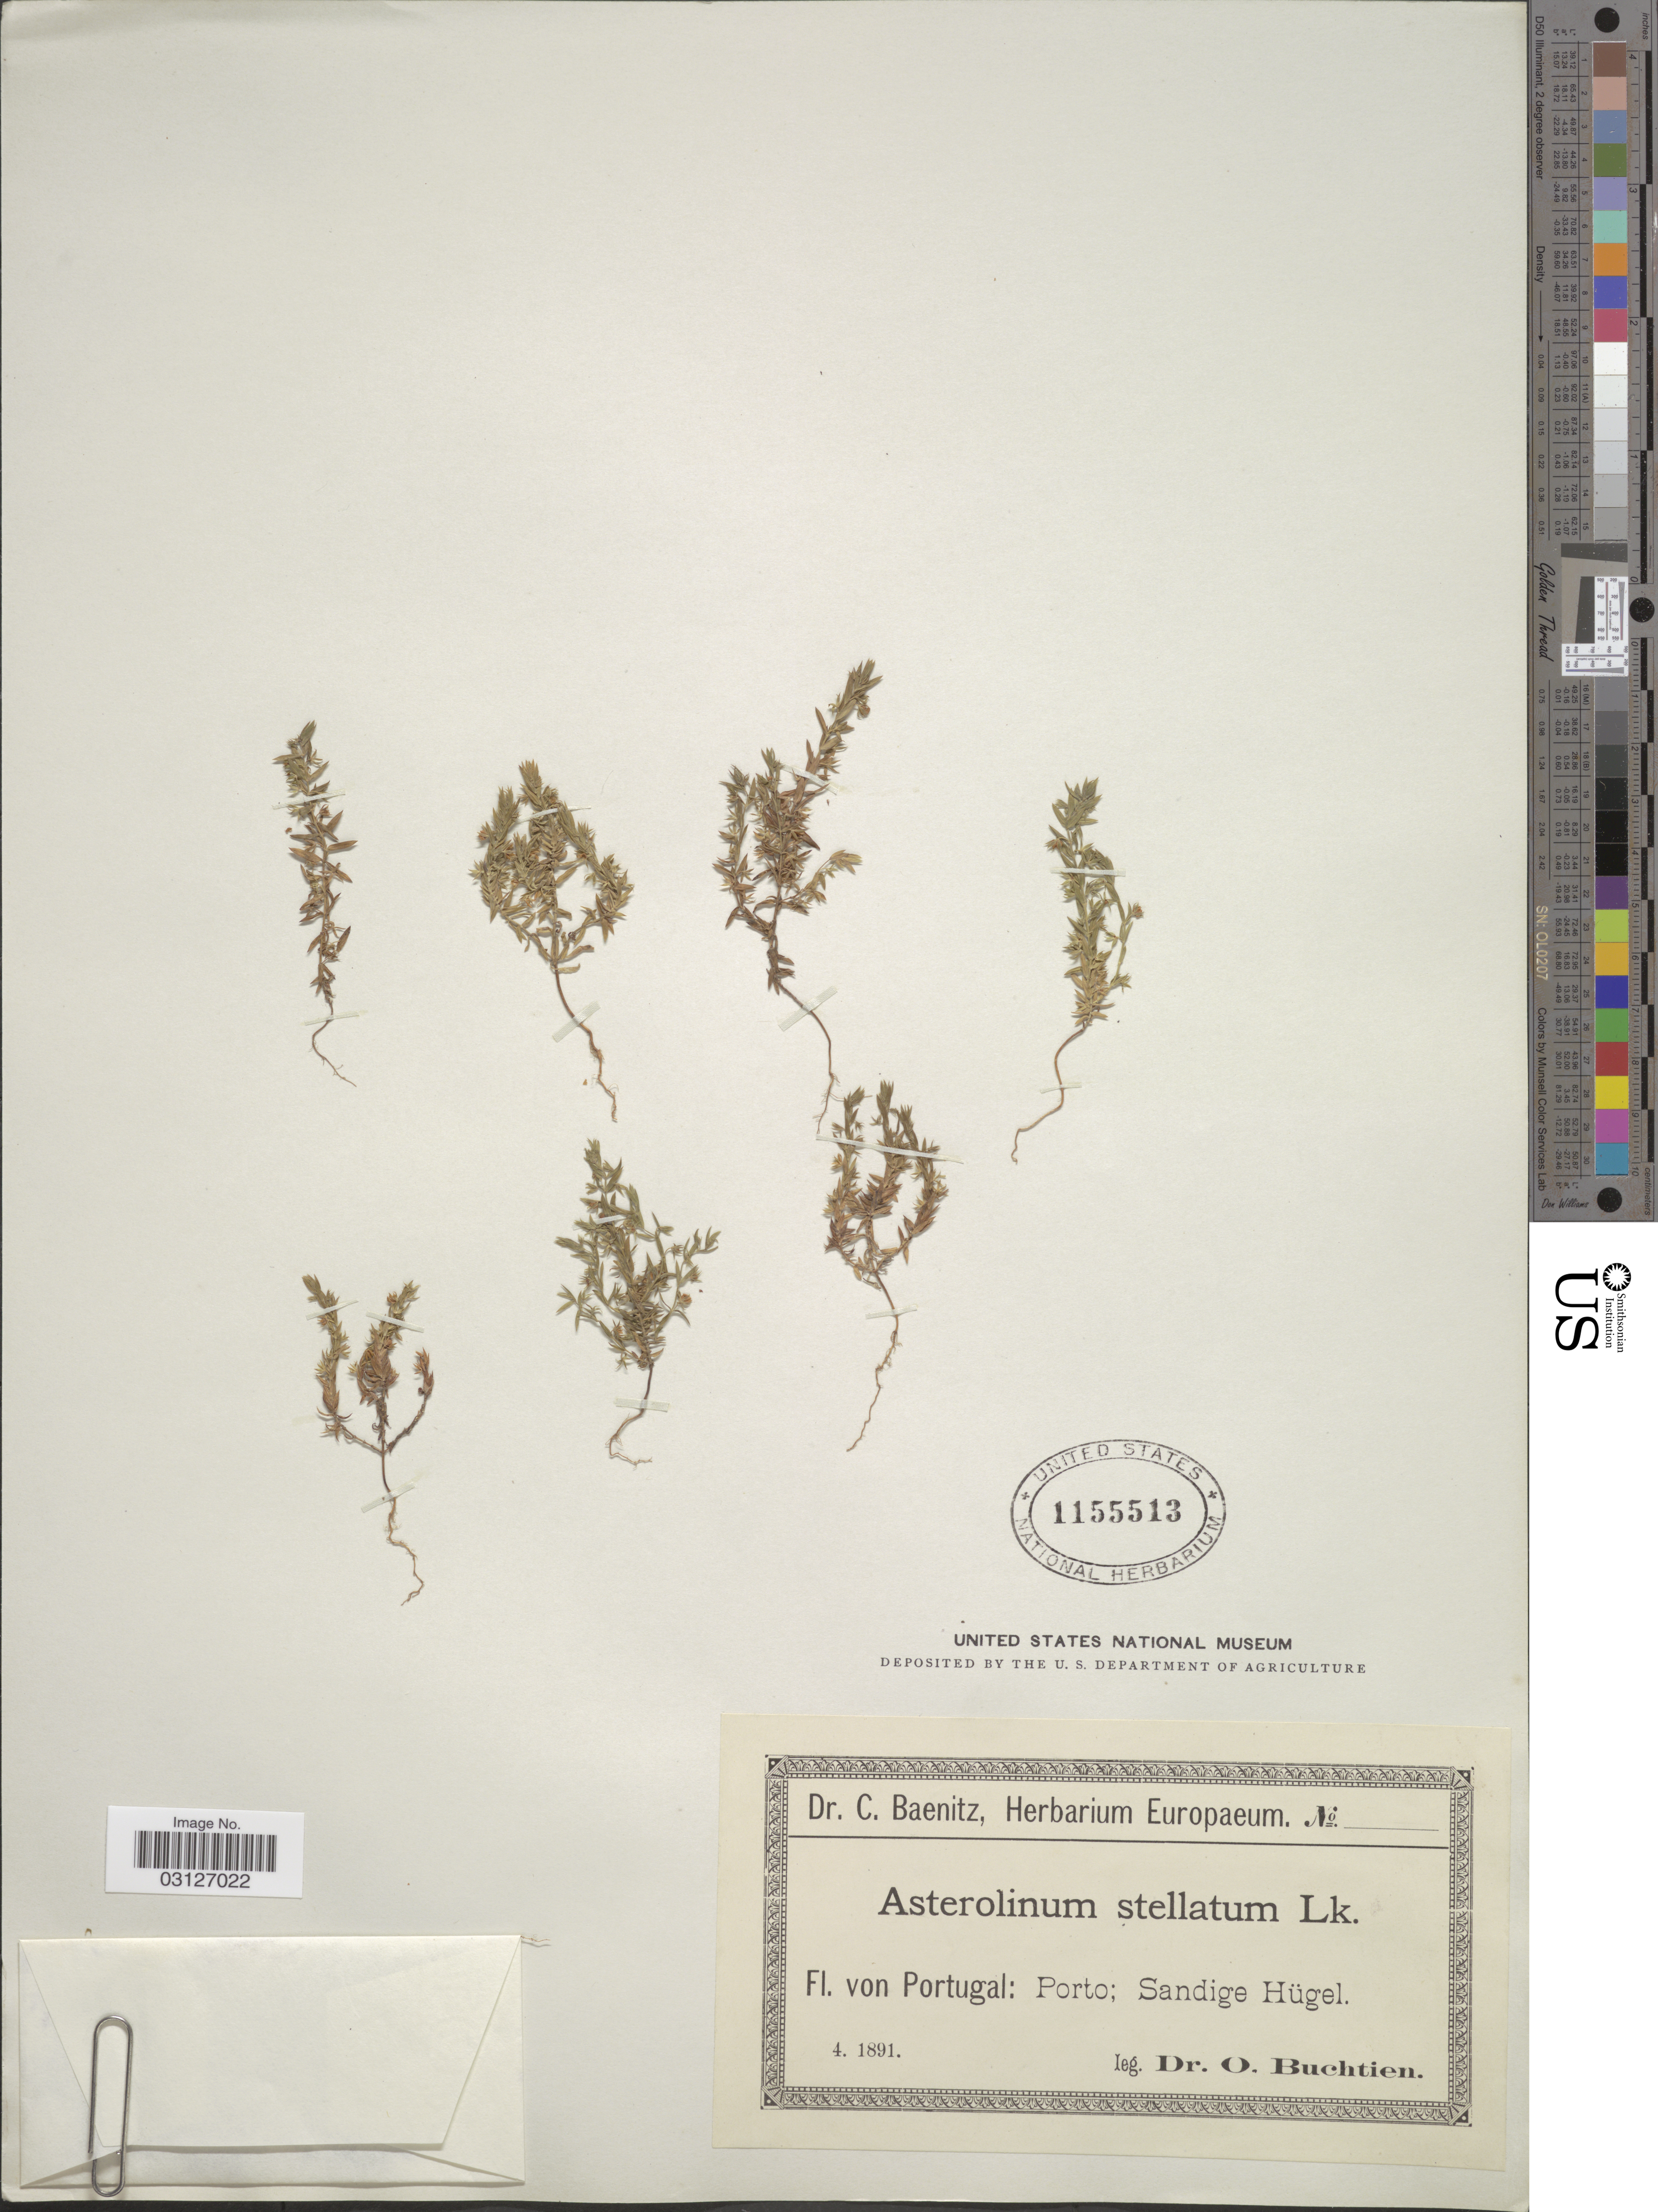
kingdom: Plantae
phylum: Tracheophyta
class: Magnoliopsida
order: Ericales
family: Primulaceae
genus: Asterolinon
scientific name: Asterolinon stellatum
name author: Hoffmanns. & Link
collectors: O. Buchtien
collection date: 1891-04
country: Portugal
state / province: Porto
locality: Sandige Hügel.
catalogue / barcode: US 1155513